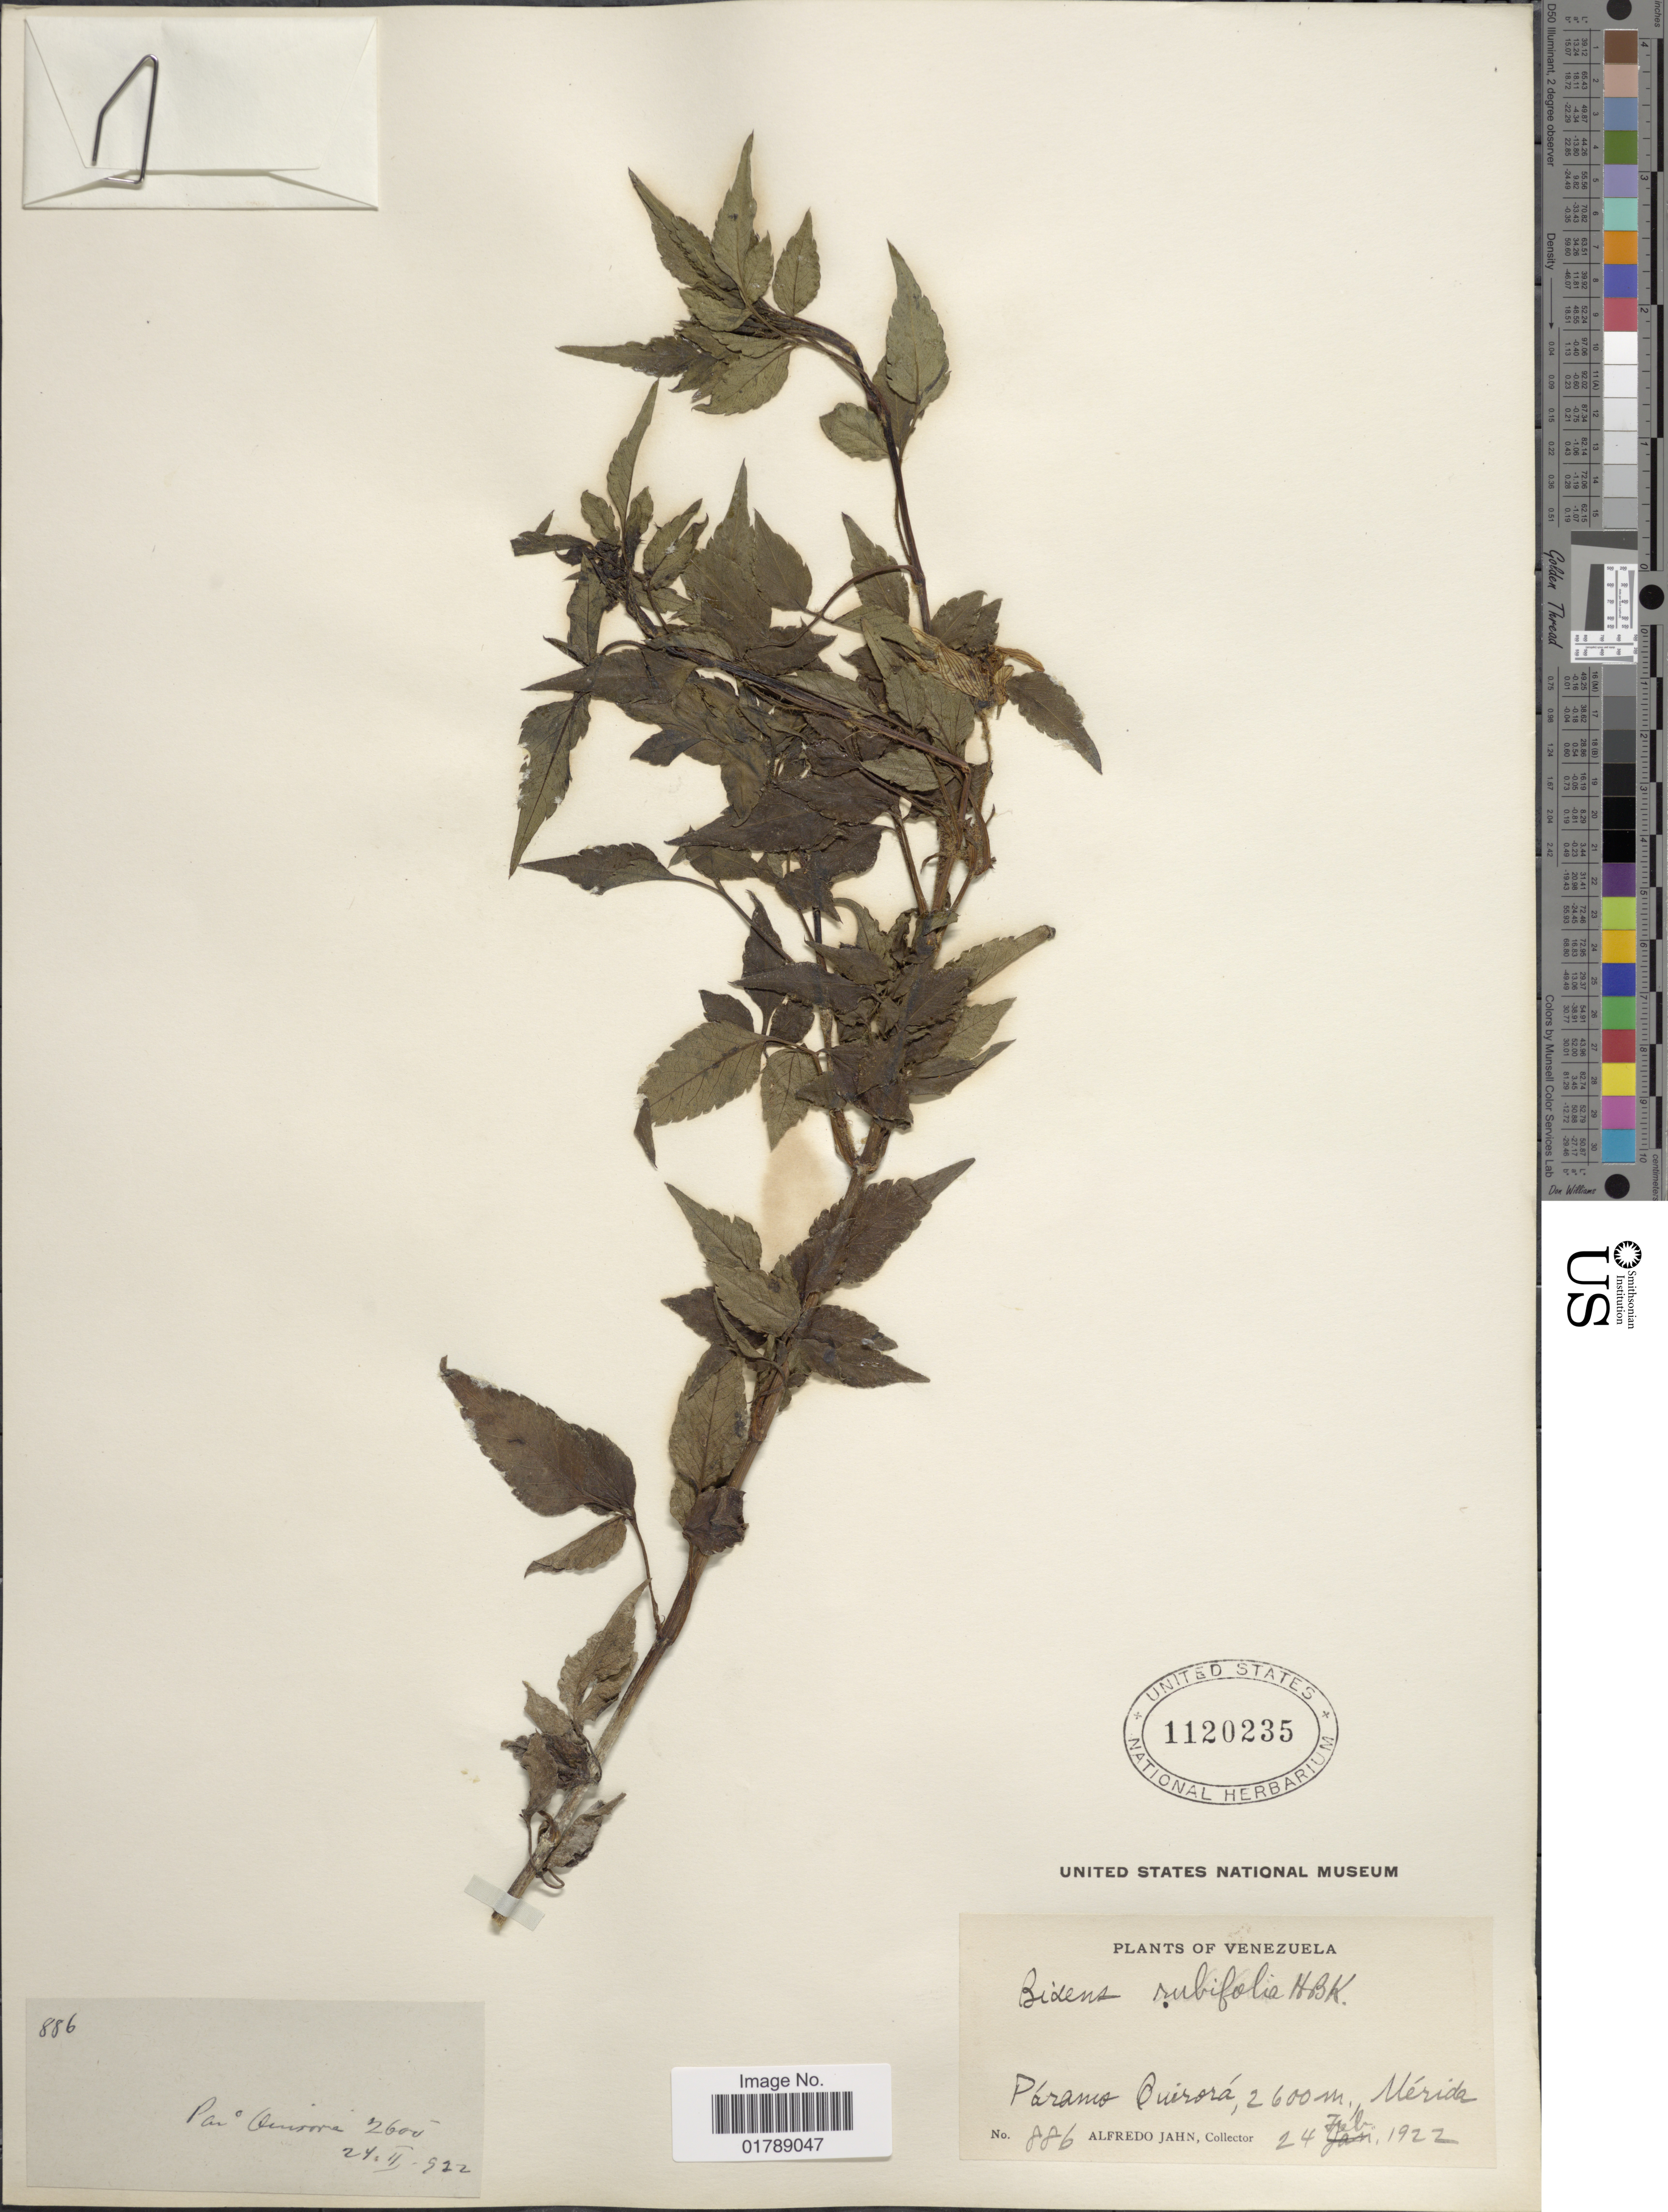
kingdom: Plantae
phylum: Tracheophyta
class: Magnoliopsida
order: Asterales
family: Asteraceae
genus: Bidens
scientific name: Bidens rubifolia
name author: Kunth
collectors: A. Jahn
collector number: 886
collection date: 1922-02-24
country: Venezuela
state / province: Mérida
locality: Páramo Quirorá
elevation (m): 2600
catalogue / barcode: US 1120235